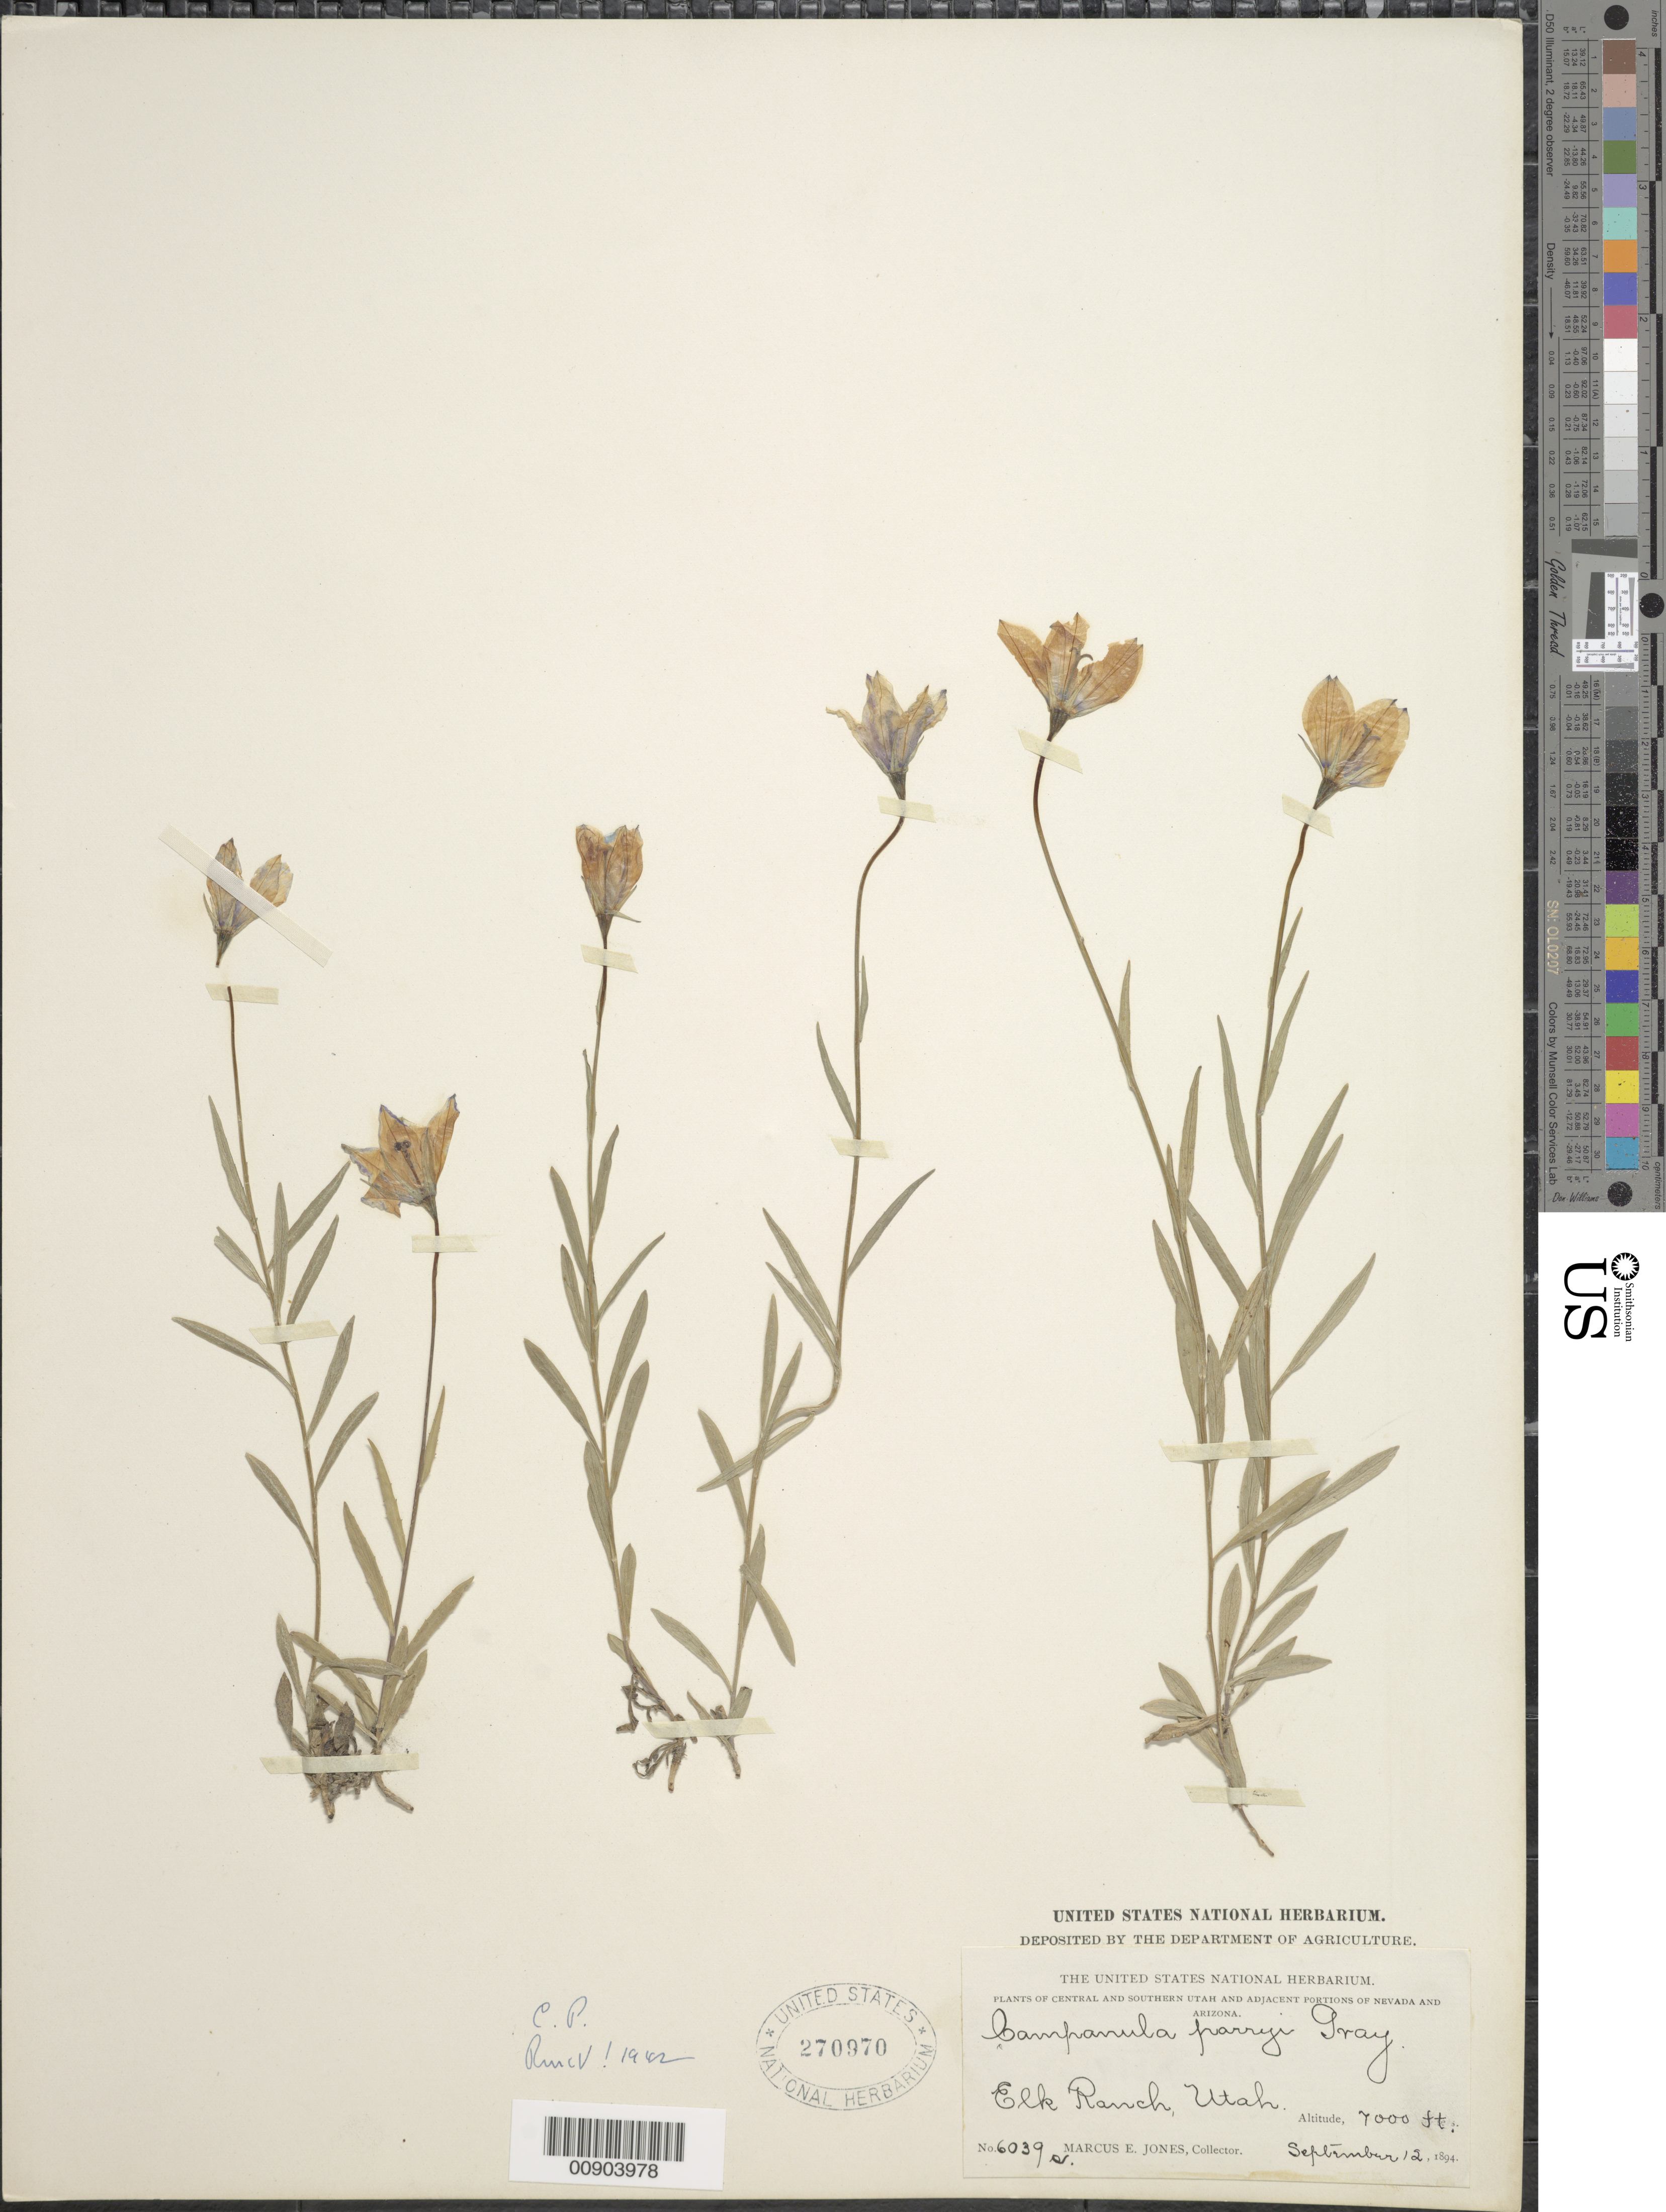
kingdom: Plantae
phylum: Tracheophyta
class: Magnoliopsida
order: Asterales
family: Campanulaceae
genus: Campanula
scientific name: Campanula parryi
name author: A. Gray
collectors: M. E. Jones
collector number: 6039s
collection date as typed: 12 Sep 1894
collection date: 1894-09-12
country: United States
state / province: Utah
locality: Elk Ranch.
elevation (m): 2134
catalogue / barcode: US 270970